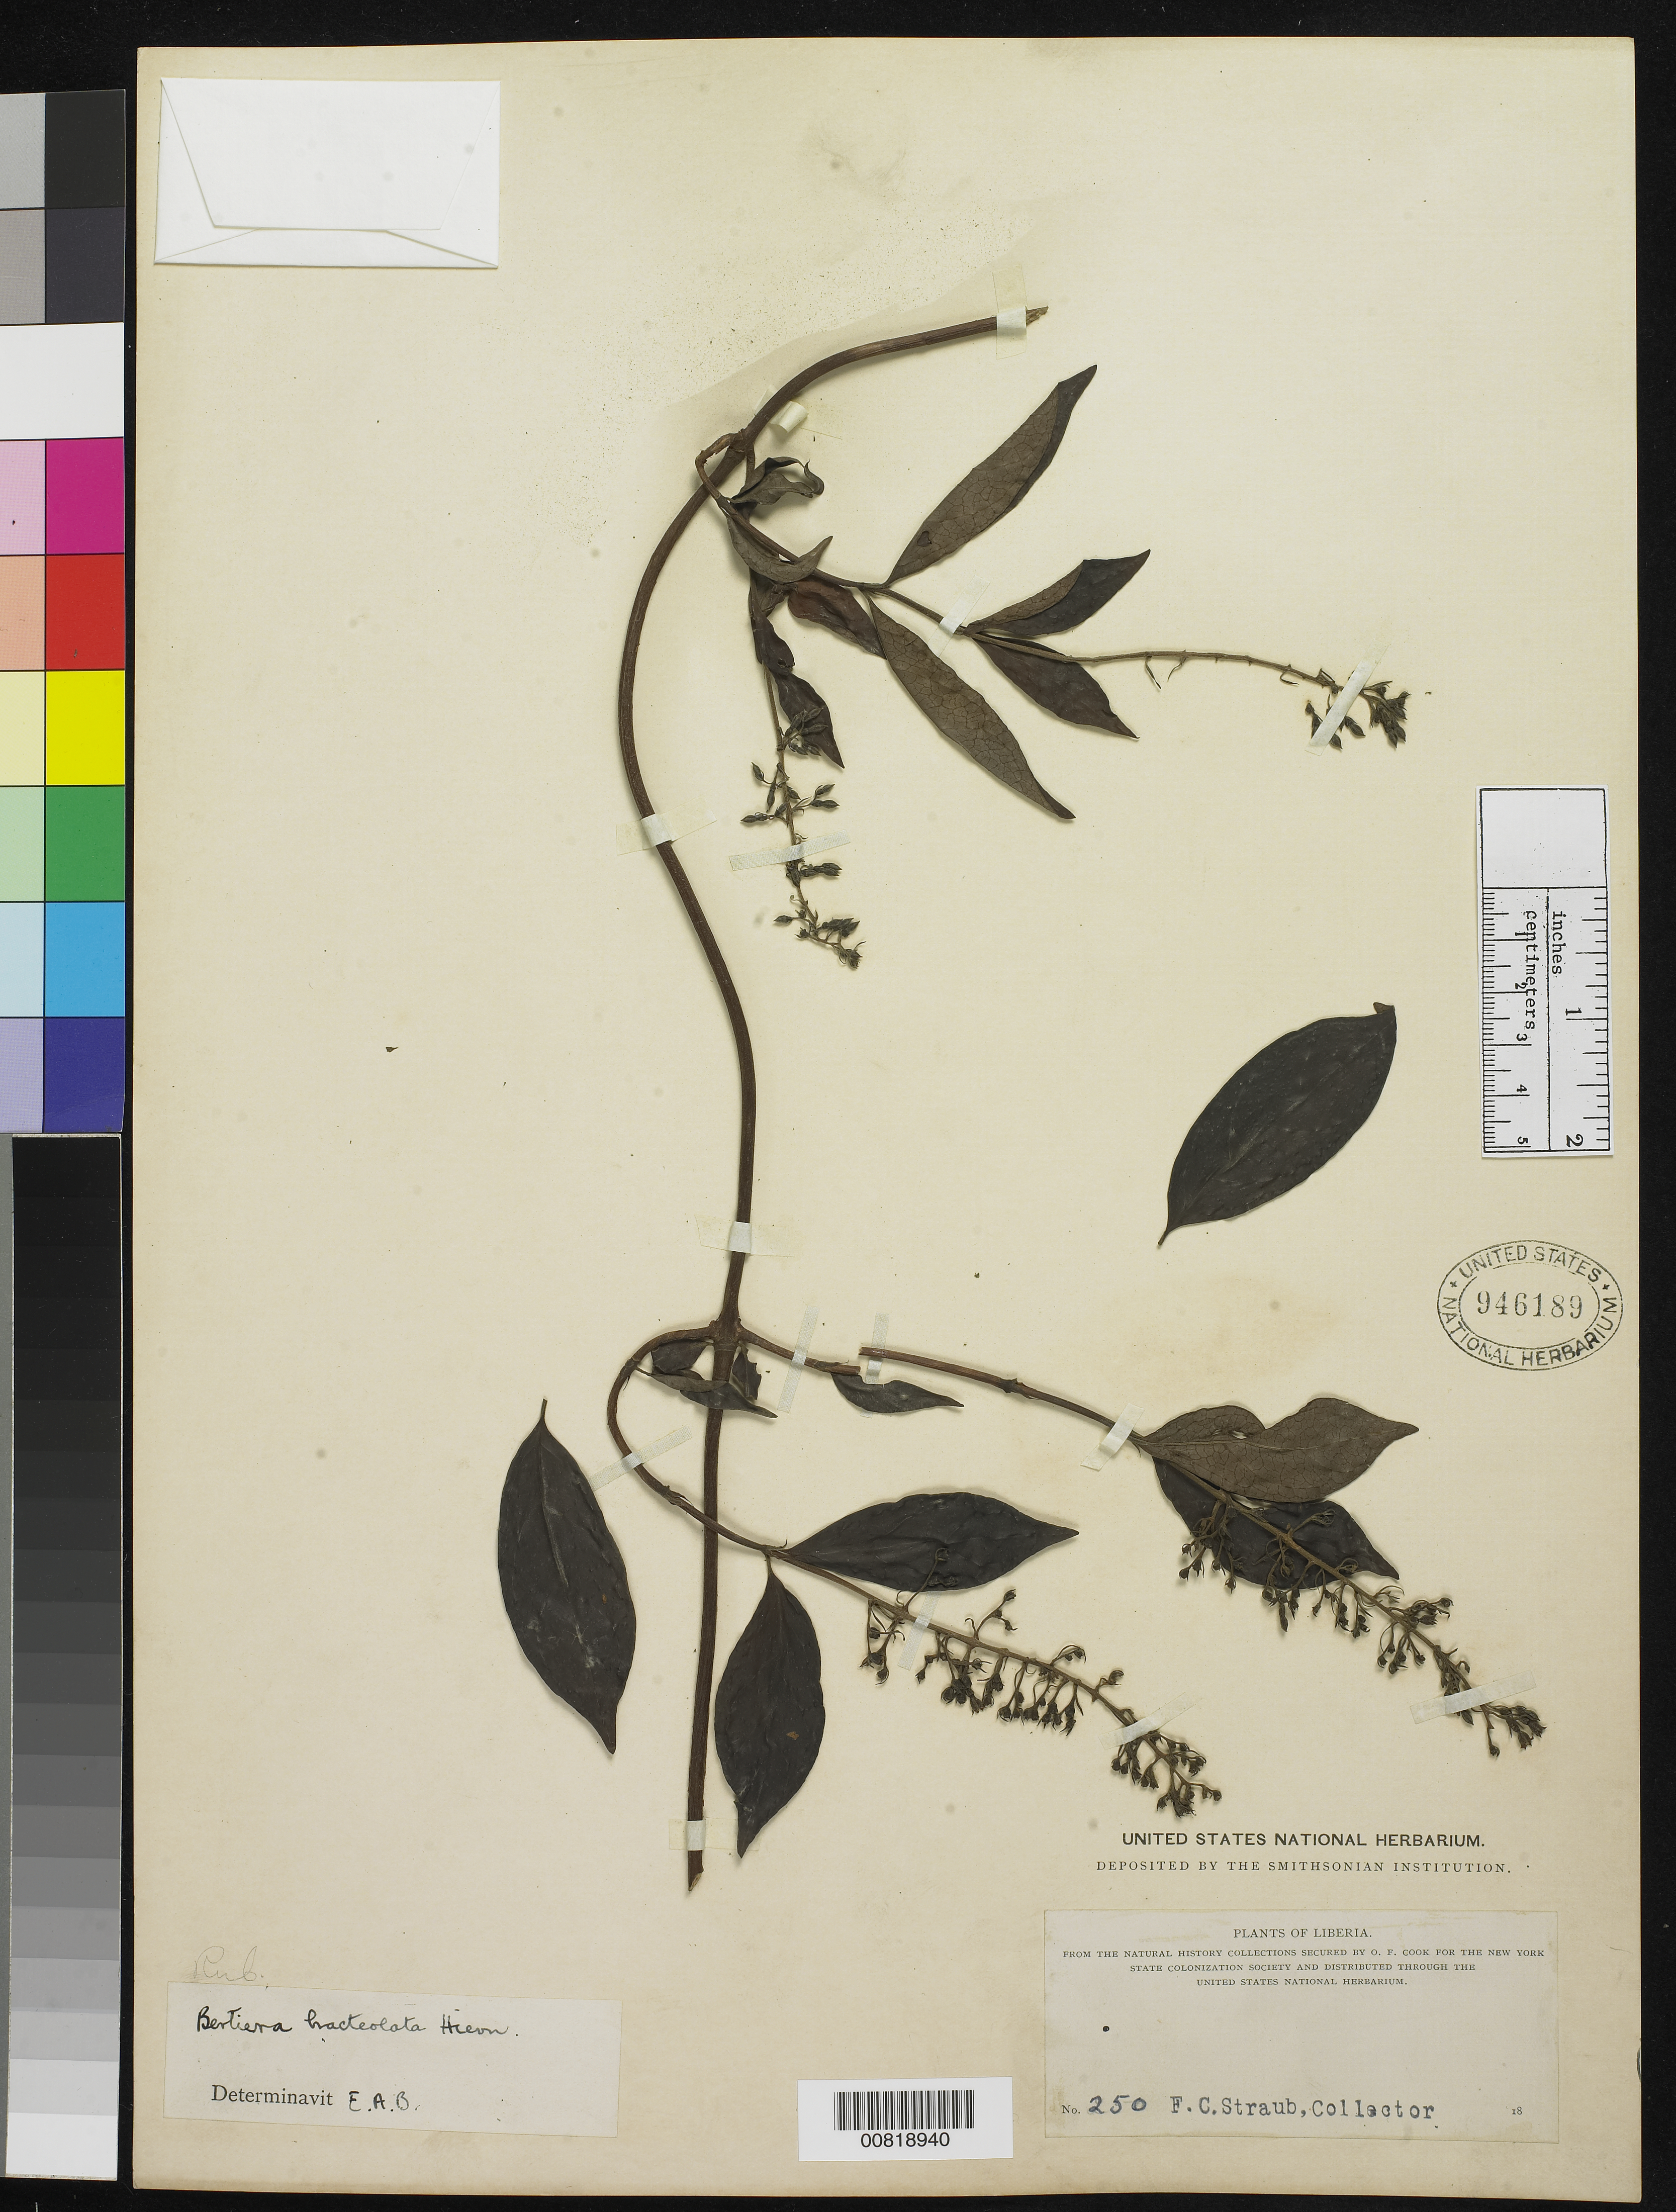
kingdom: Plantae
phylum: Tracheophyta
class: Magnoliopsida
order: Gentianales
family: Rubiaceae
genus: Bertiera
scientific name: Bertiera bracteolata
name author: Hiern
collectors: F. Straub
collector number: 250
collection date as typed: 18--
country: Liberia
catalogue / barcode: US 946189